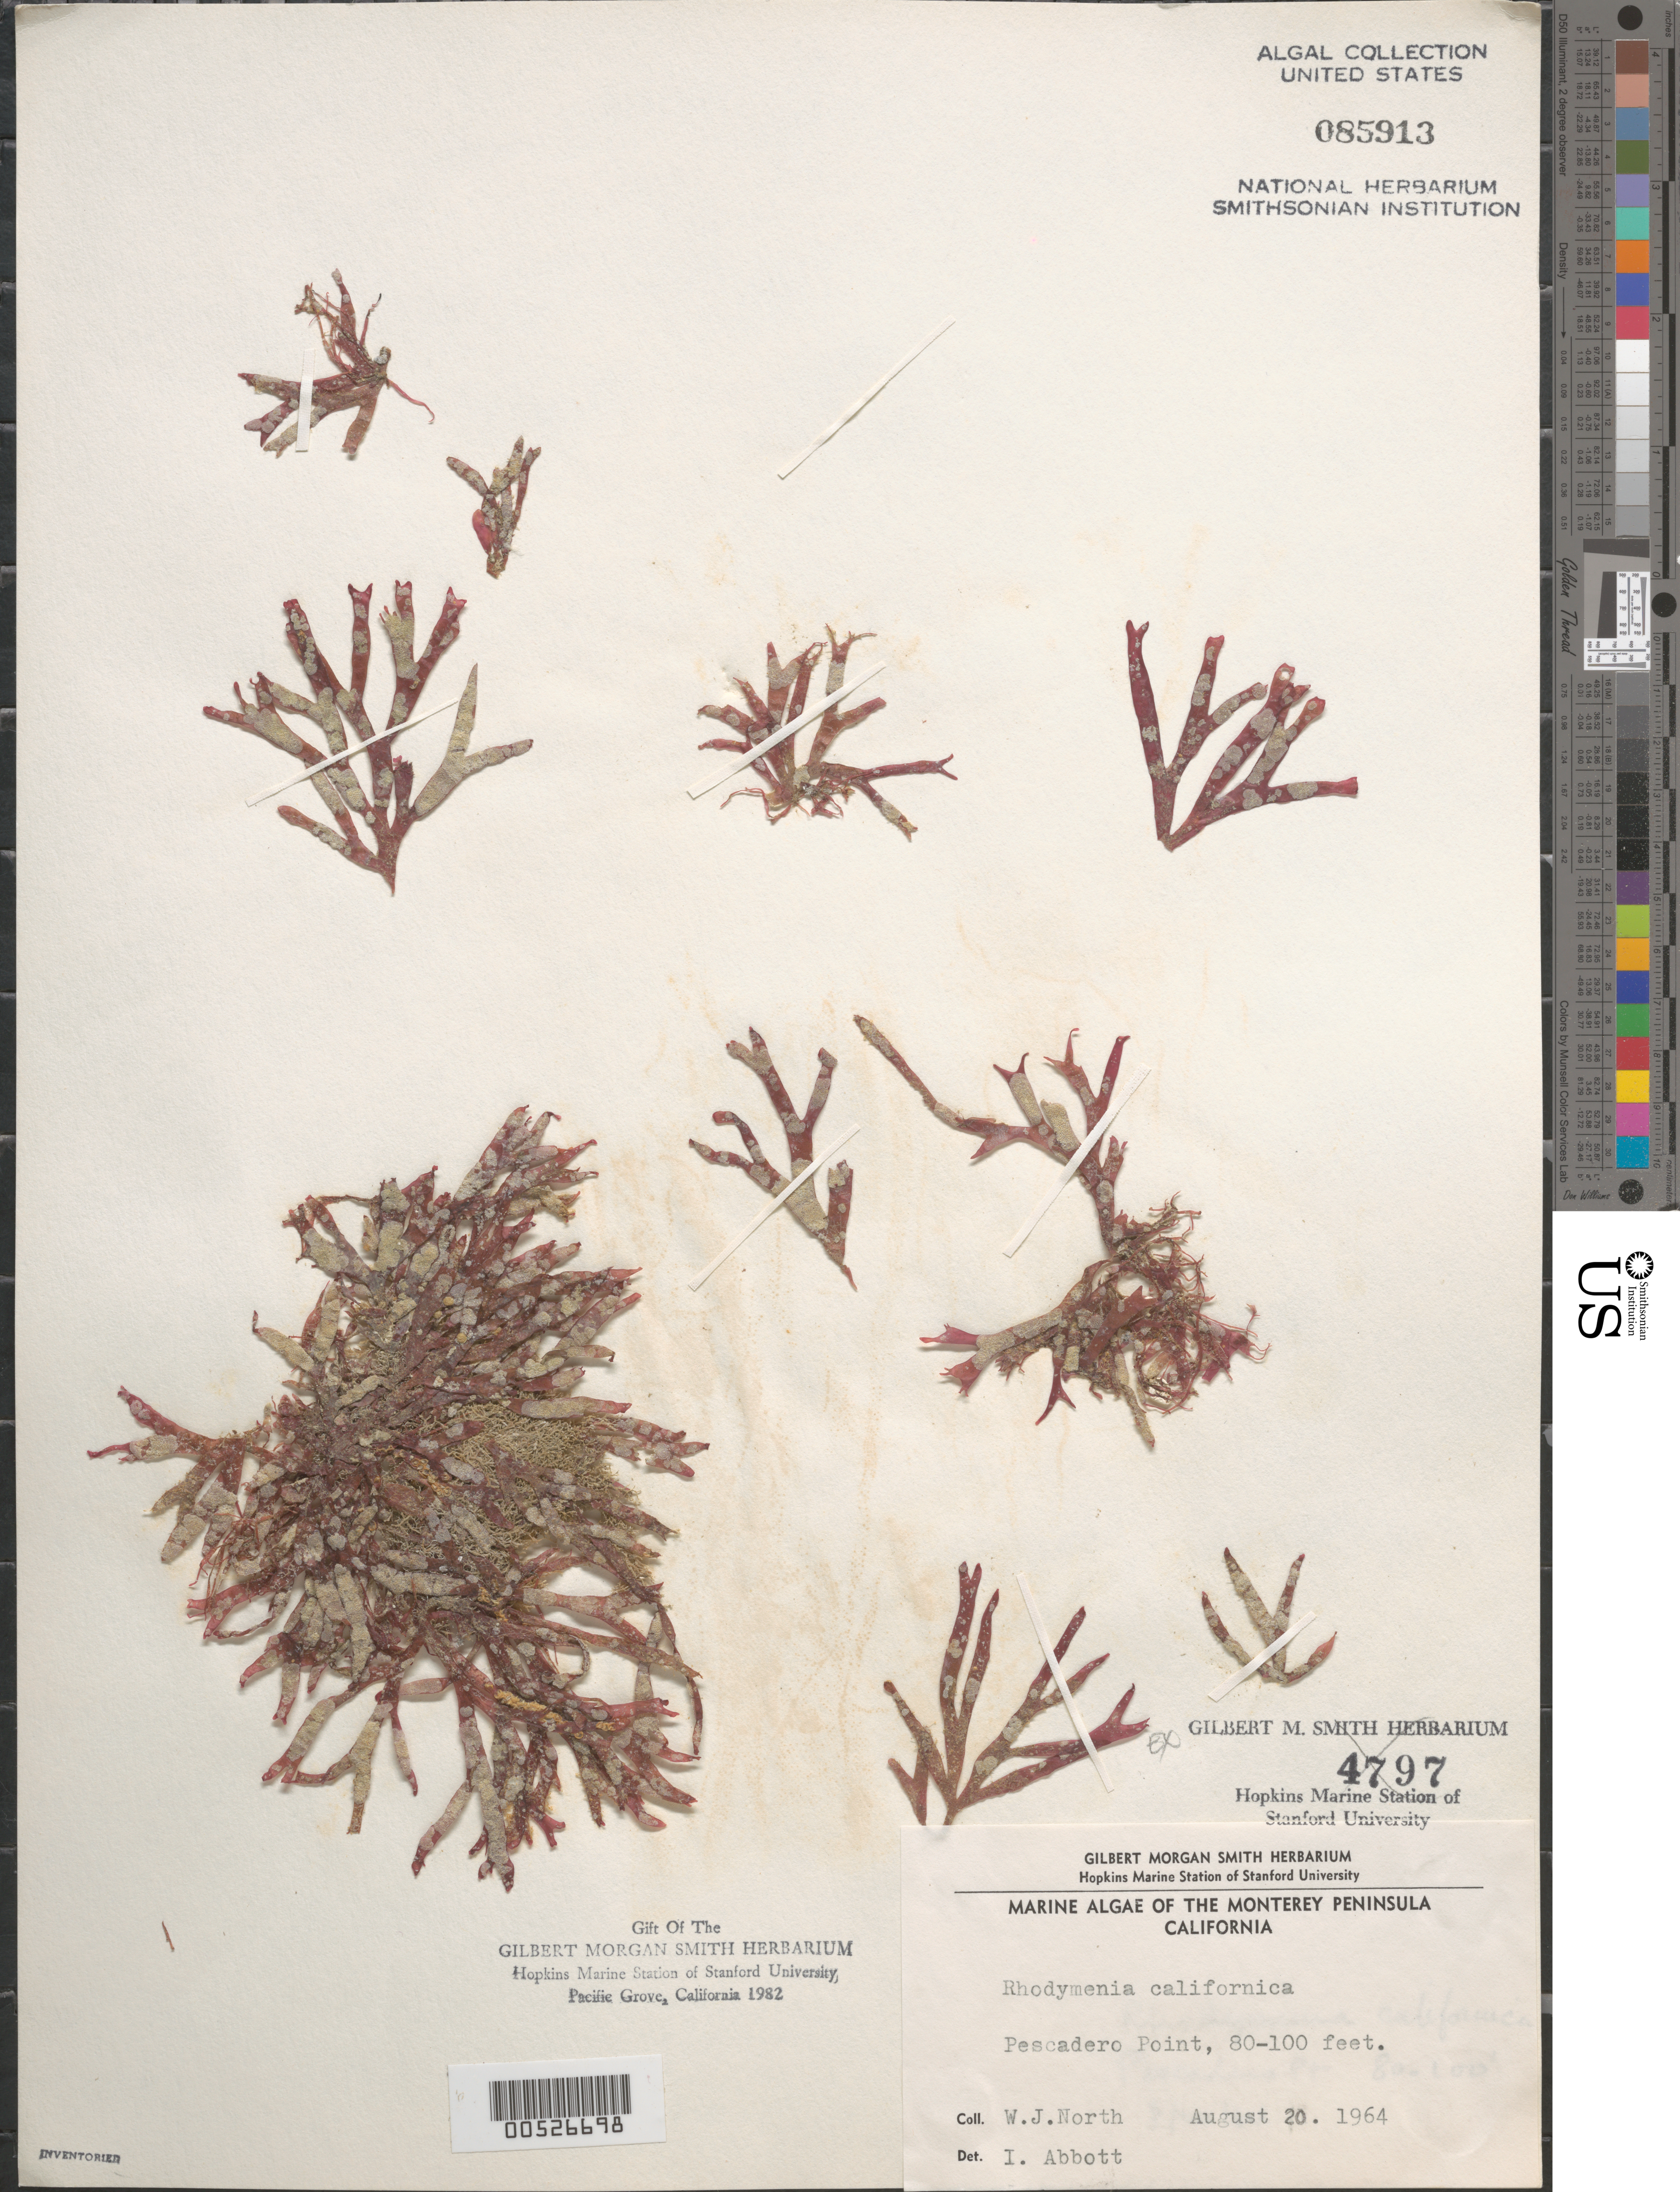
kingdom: Plantae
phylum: Rhodophyta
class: Florideophyceae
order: Rhodymeniales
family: Rhodymeniaceae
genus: Rhodymenia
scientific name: Rhodymenia californica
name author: Kylin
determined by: Abbott, Isabella A.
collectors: W. North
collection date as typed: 20 Aug 1964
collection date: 1964-08-20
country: United States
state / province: California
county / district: Monterey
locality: Pescadero Point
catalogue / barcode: US 85913